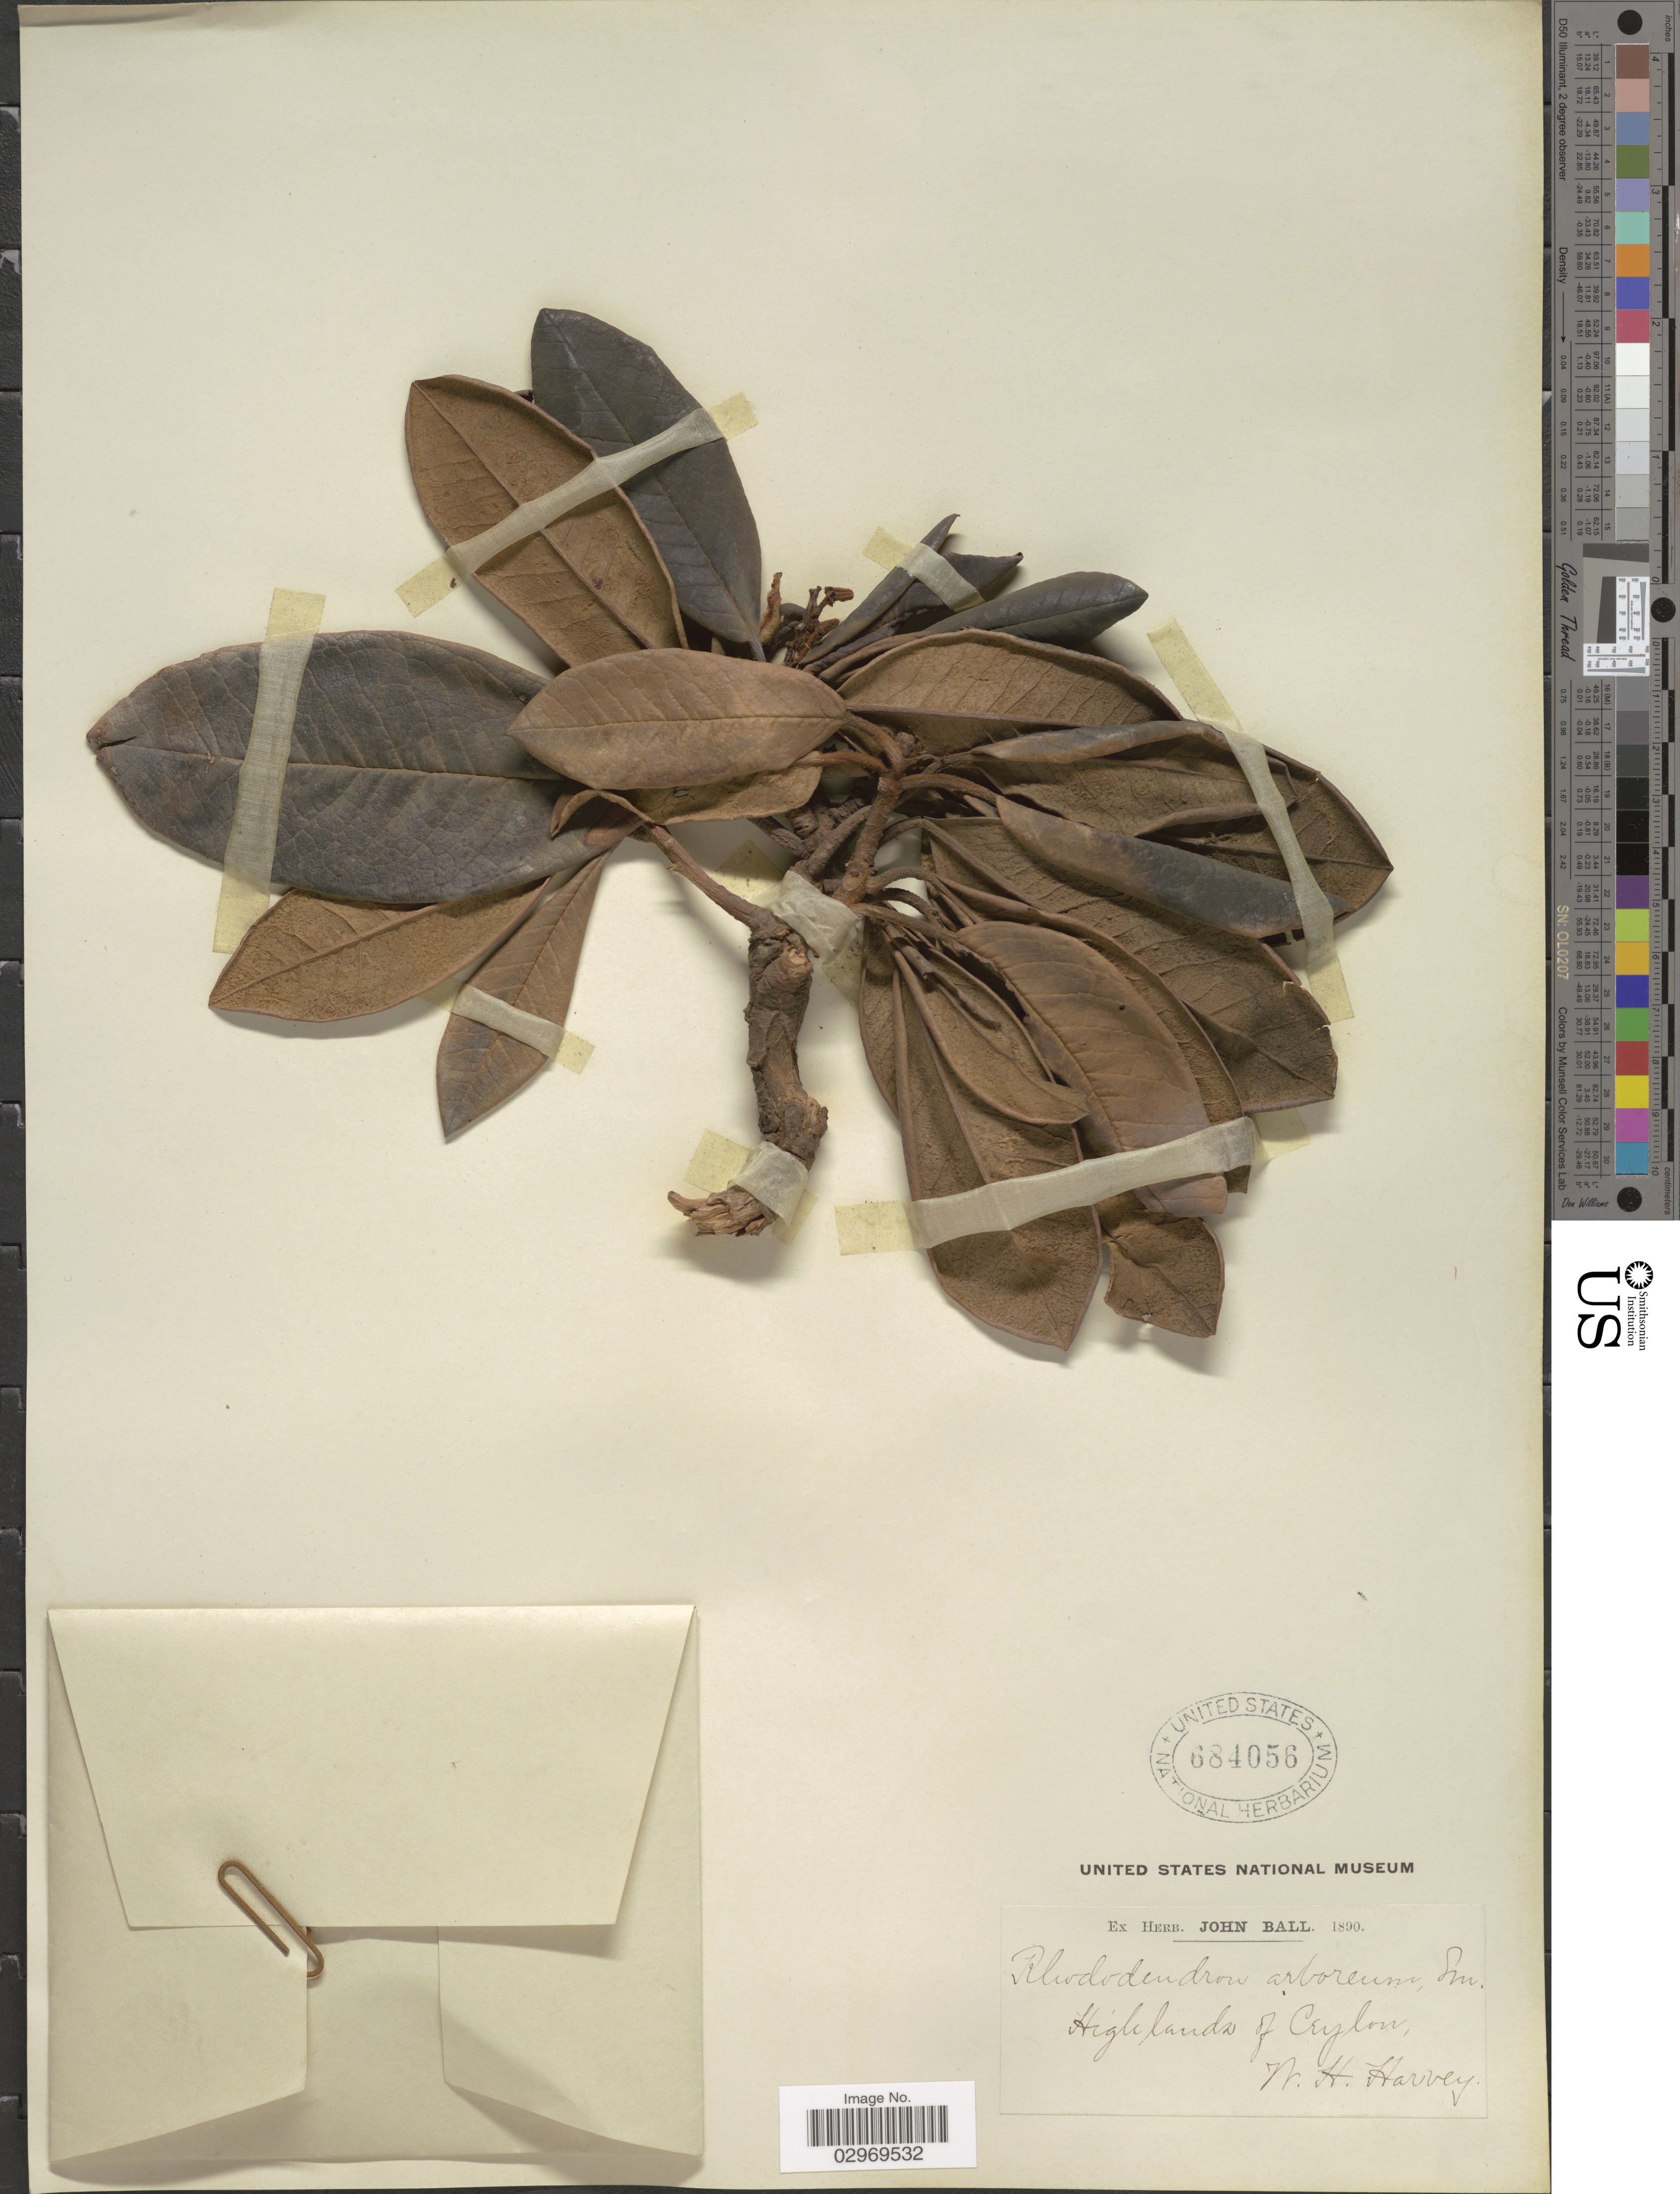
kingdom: Plantae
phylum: Tracheophyta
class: Magnoliopsida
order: Ericales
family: Ericaceae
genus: Rhododendron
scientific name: Rhododendron arboreum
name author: Sm.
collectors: N. A. Harvey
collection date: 1890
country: Sri Lanka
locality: Highlands of Ceylon.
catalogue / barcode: US 684056